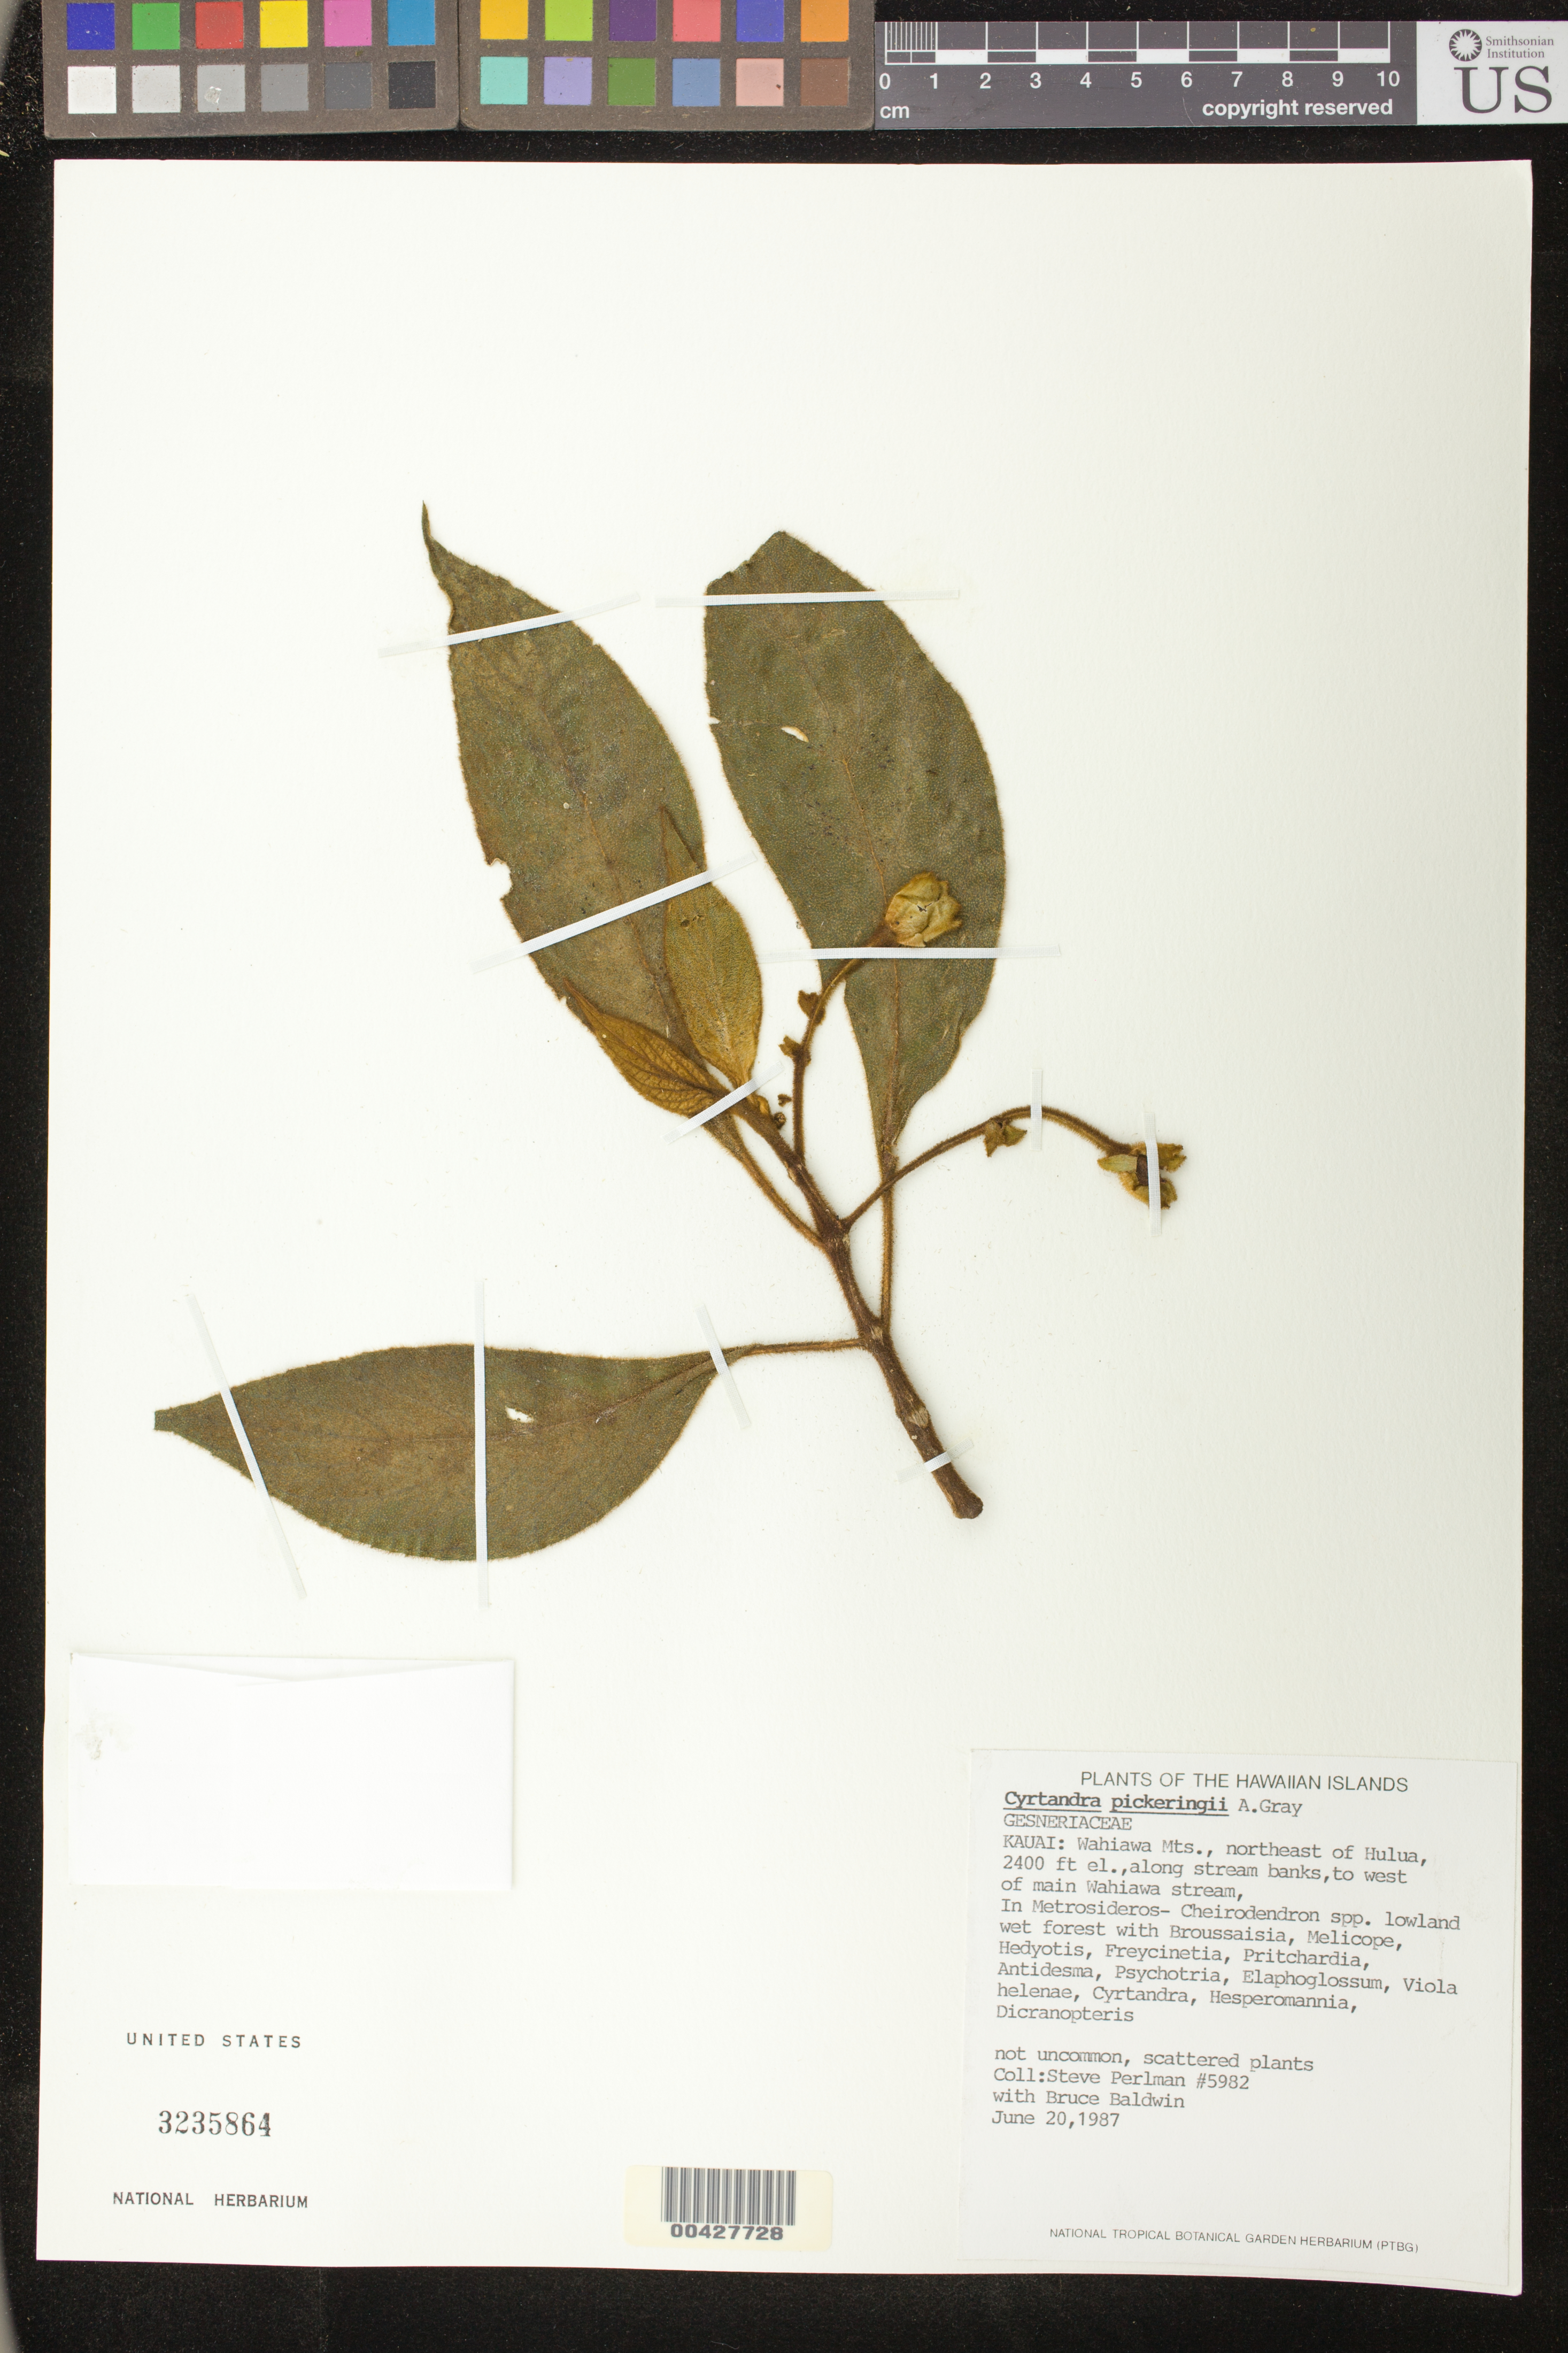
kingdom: Plantae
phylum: Tracheophyta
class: Magnoliopsida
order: Lamiales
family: Gesneriaceae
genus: Cyrtandra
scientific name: Cyrtandra pickeringii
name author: A. Gray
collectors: S. P. Perlman & B. Baldwin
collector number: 5982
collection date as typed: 20 Jun 1987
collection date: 1987-06-20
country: United States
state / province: Hawaii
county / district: Kauai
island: Kaua'i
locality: Wahiawa mts, NE of Hulua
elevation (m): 732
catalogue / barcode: US 3235864